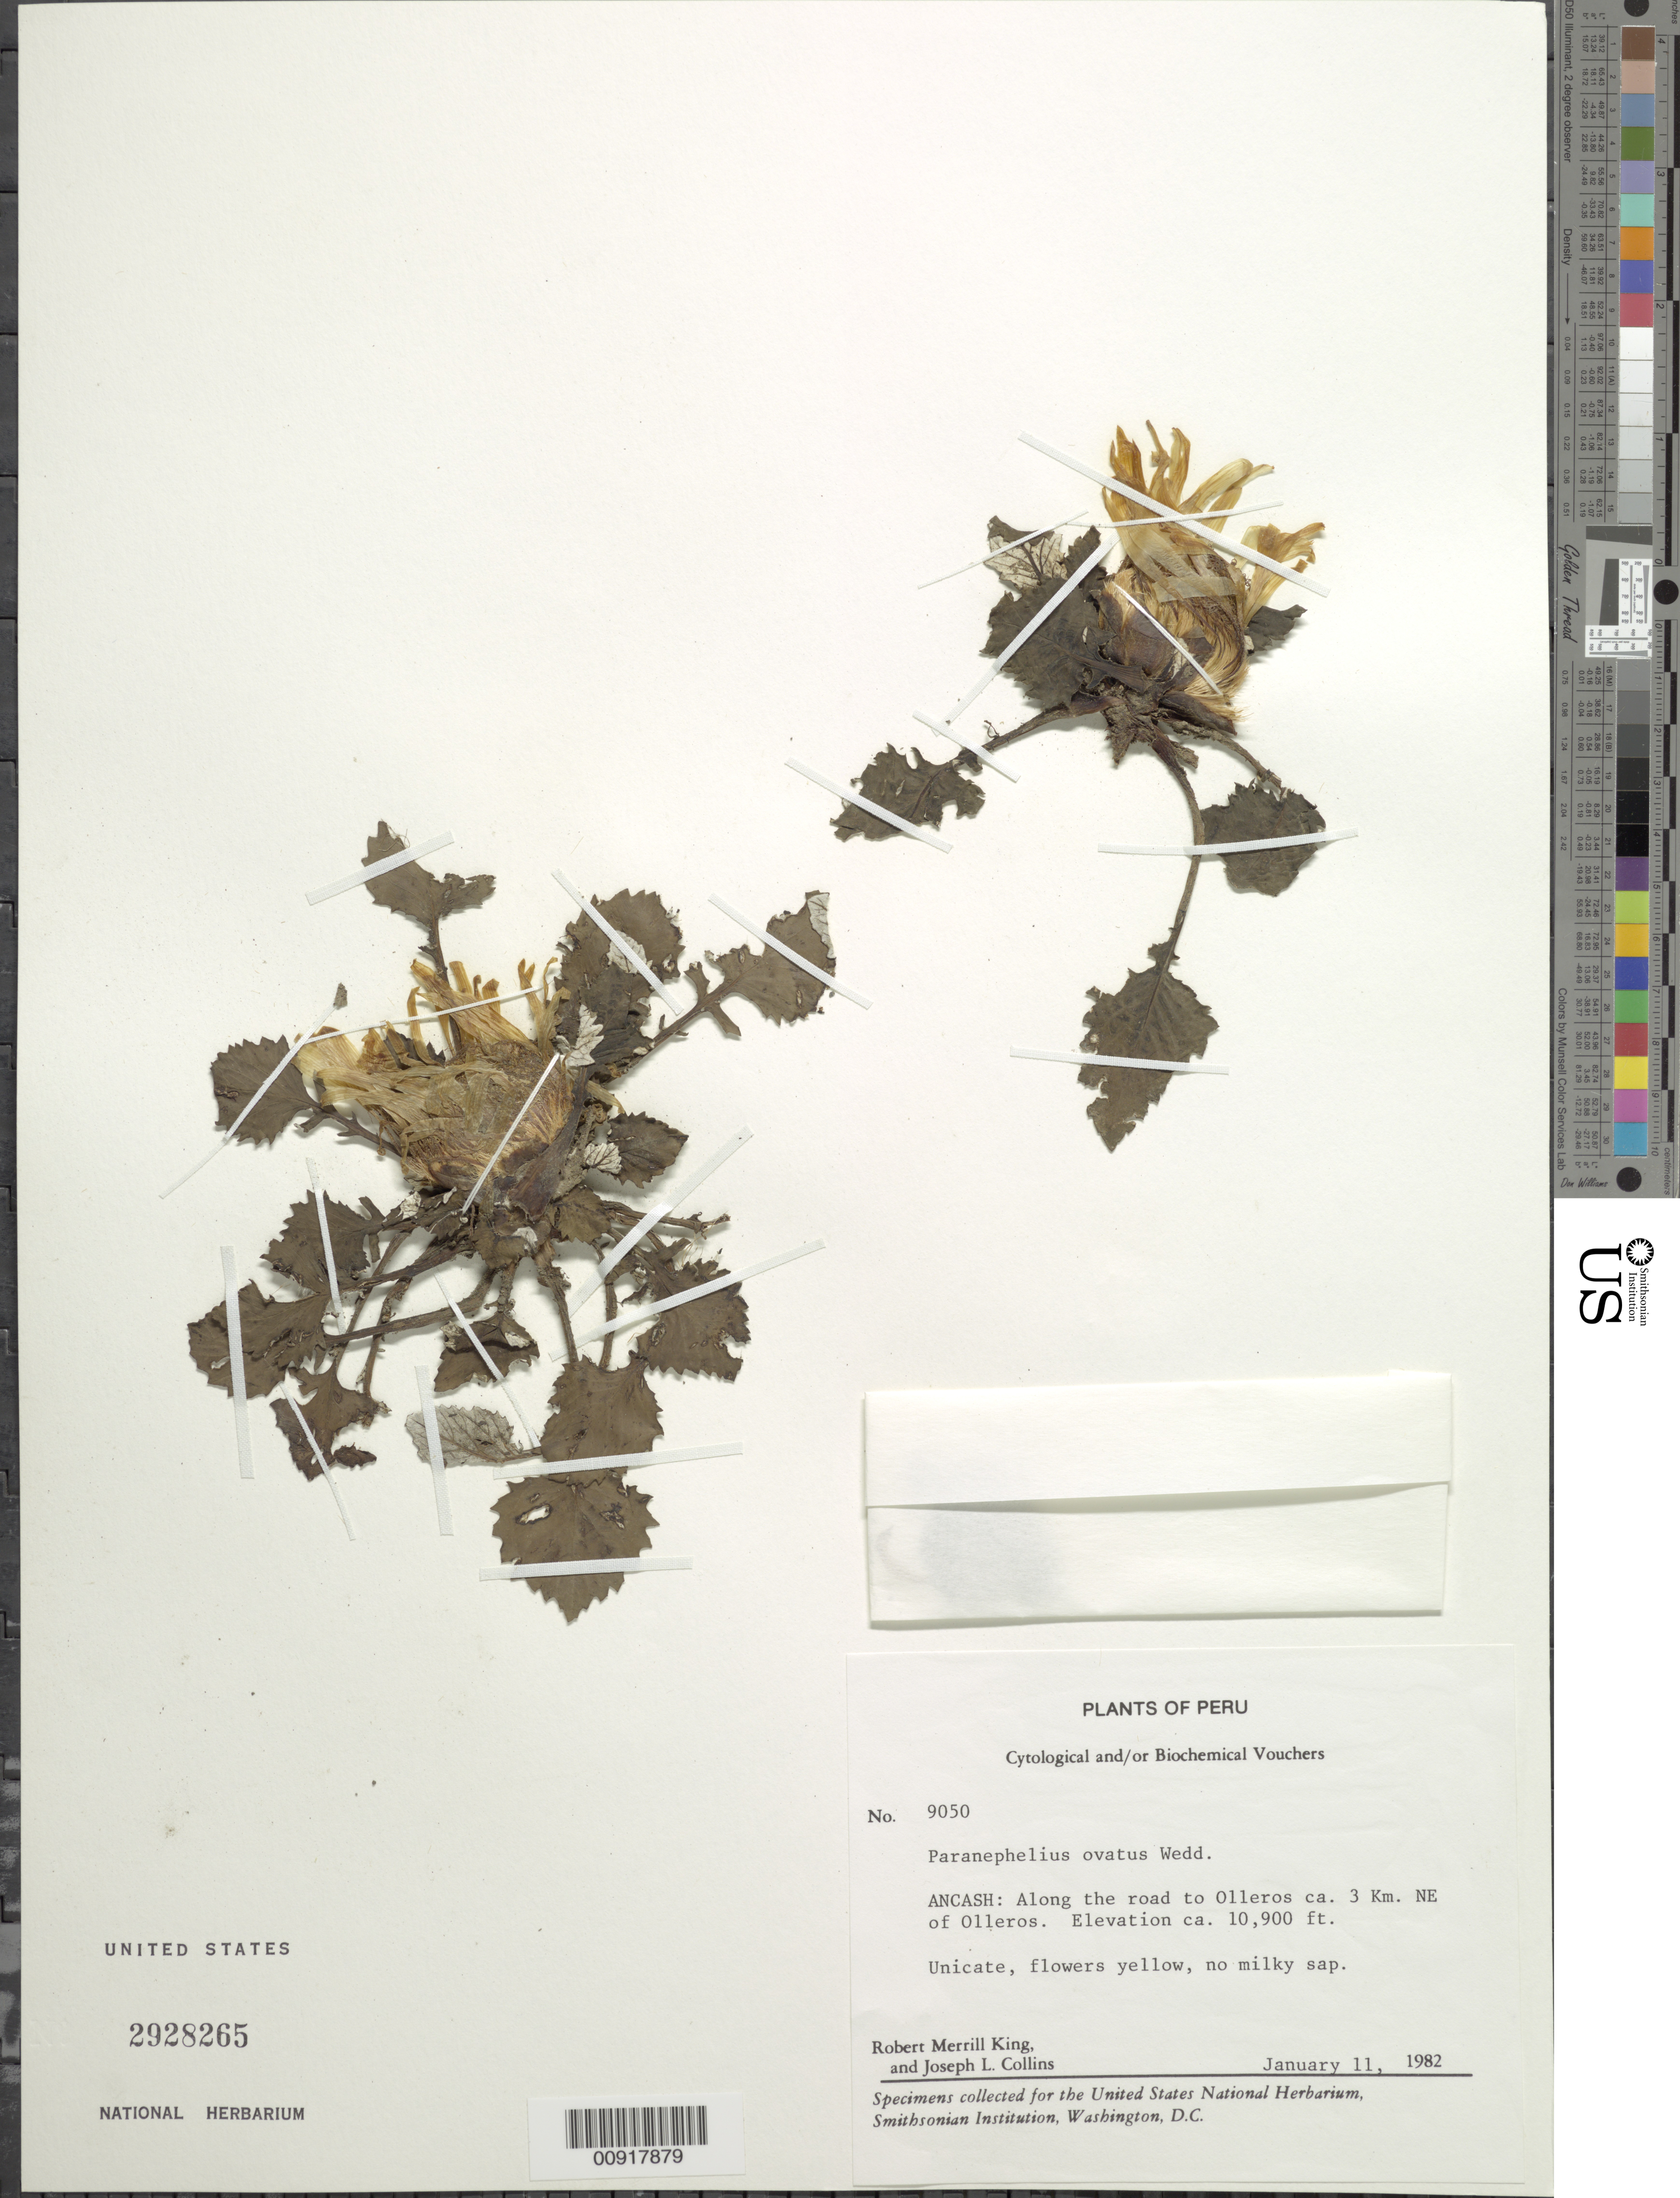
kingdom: Plantae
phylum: Tracheophyta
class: Magnoliopsida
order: Asterales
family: Asteraceae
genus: Paranephelius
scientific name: Paranephelius ovatus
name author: A. Gray ex Wedd.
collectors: R. M. King & J. L. Collins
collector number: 9050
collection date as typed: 11 January 1982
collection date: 1982-01-11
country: Peru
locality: Ancash: along road to Olleros ca. 3 km NE of Olleros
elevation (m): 3322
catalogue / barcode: US 2928265